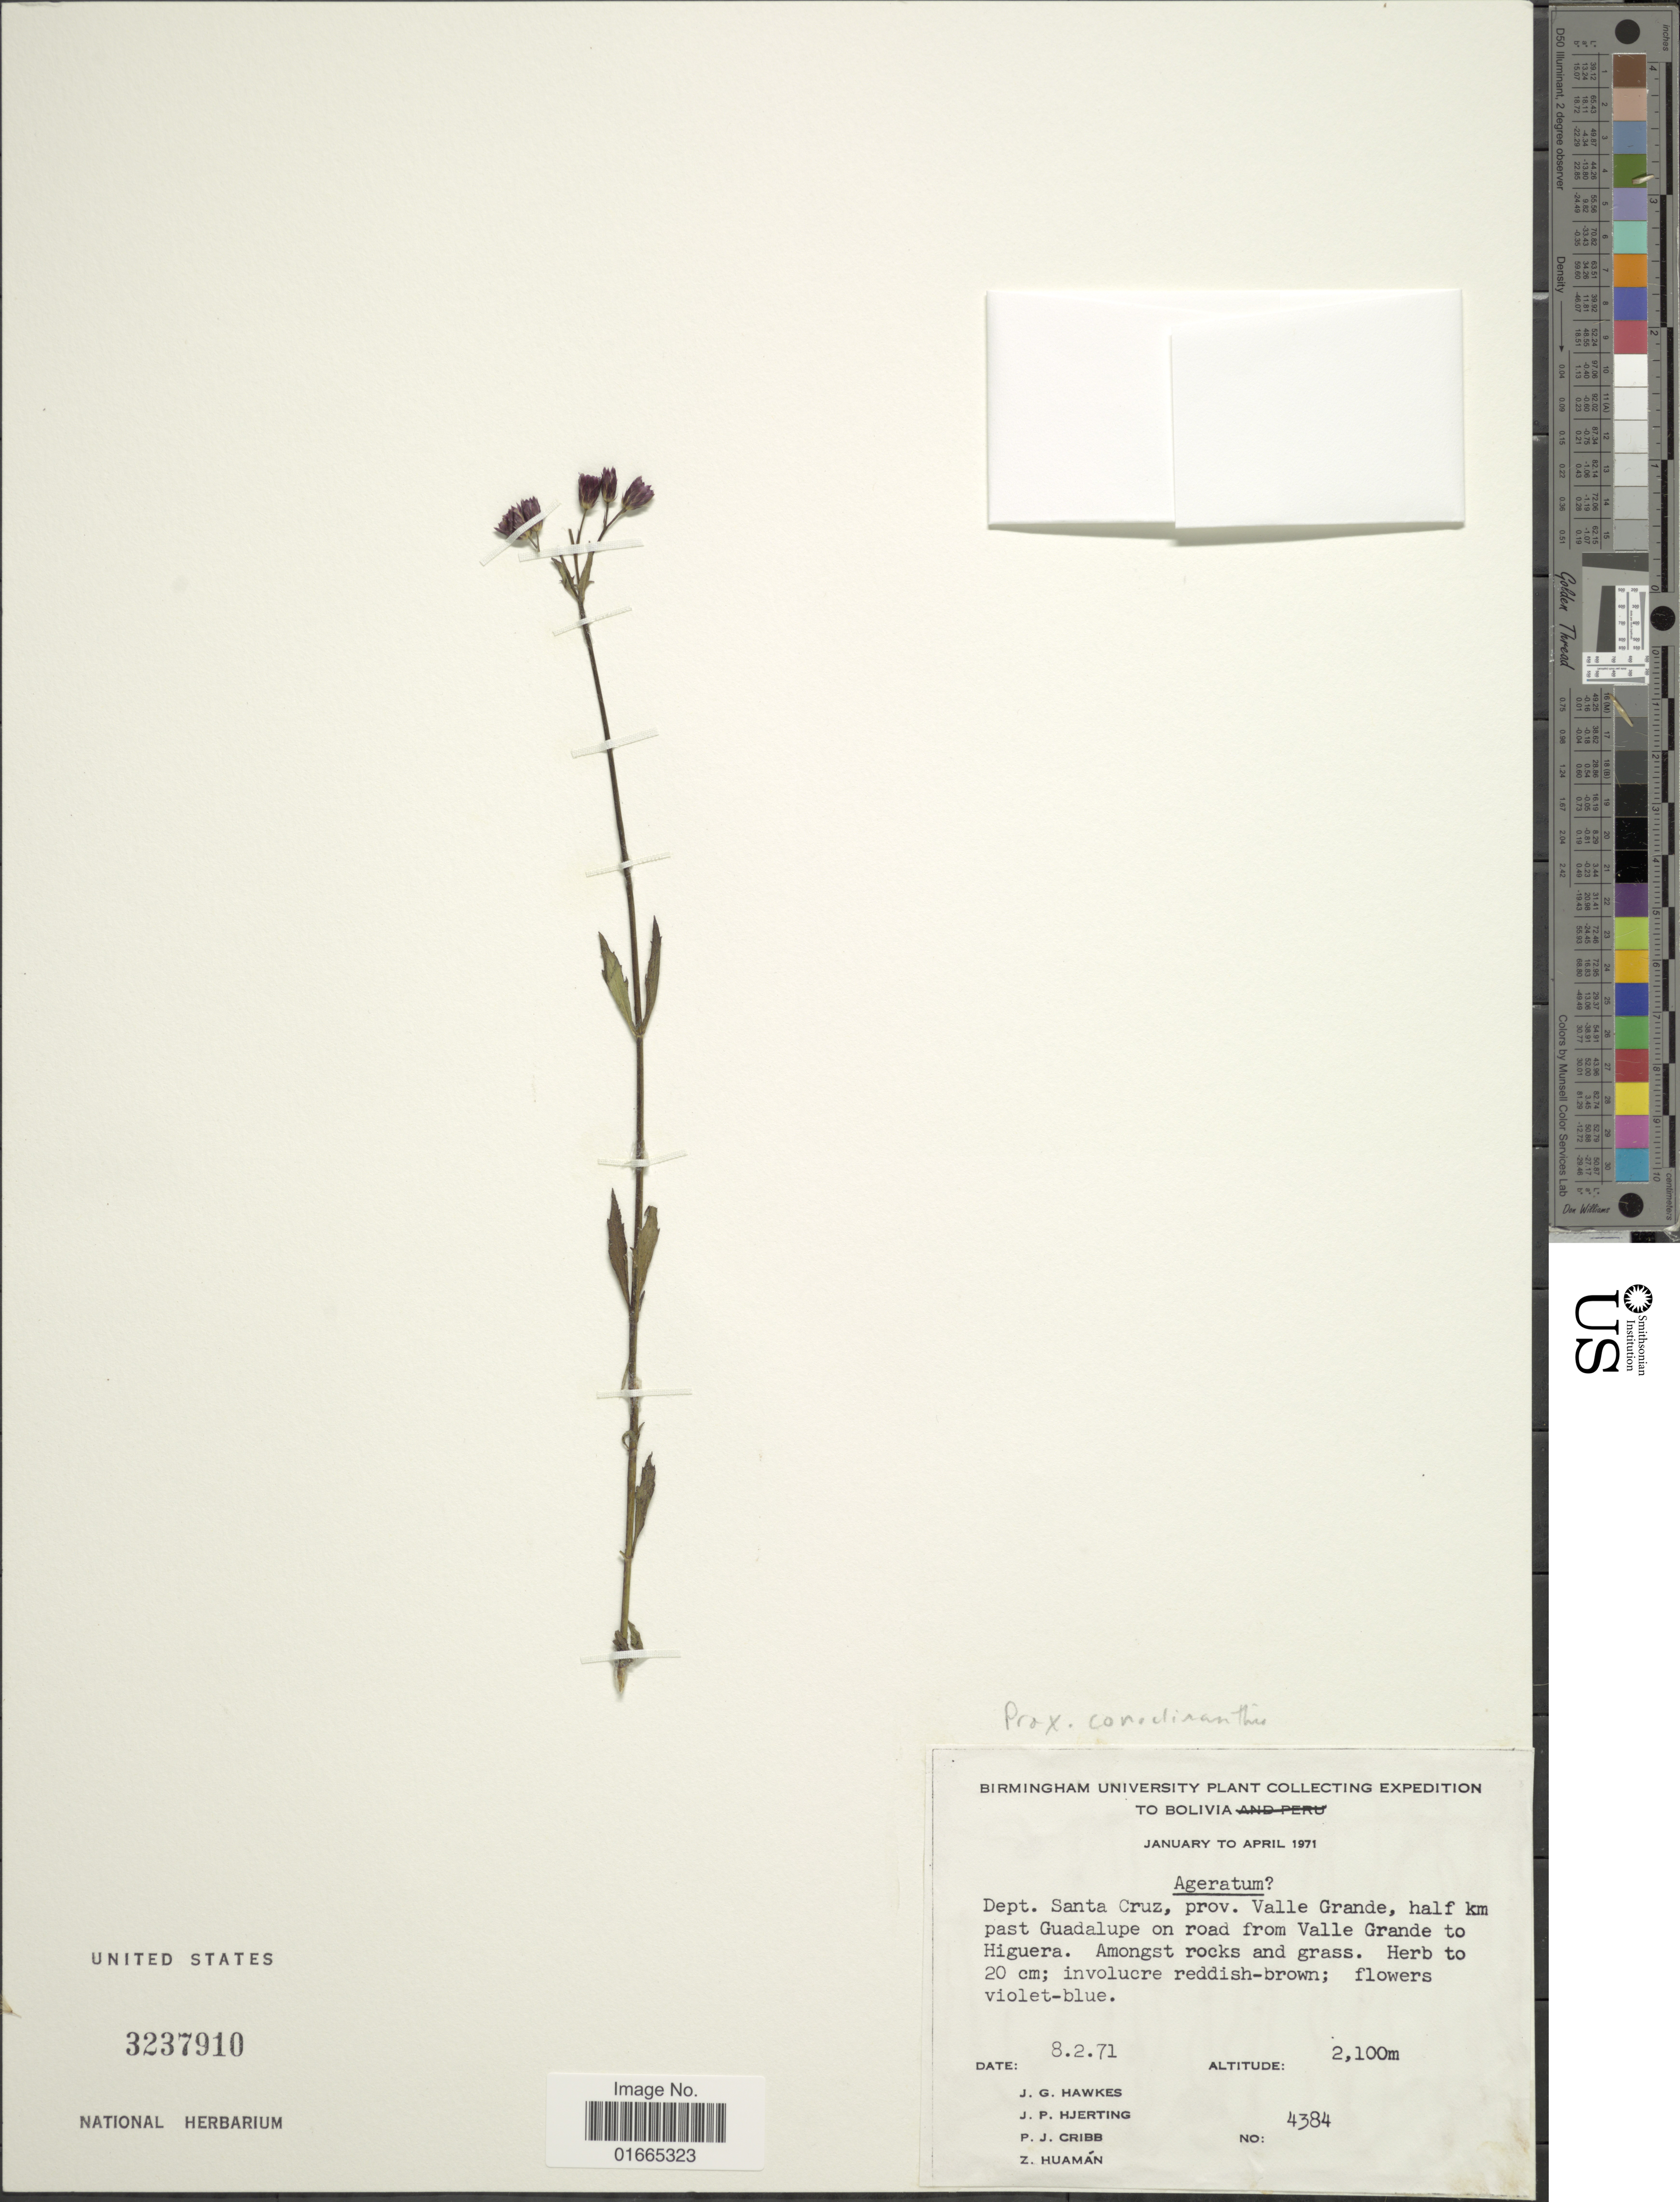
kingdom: Plantae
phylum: Tracheophyta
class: Magnoliopsida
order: Asterales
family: Asteraceae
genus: Praxelis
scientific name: Praxelis conoclinanthia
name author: (Hieron.) R.M. King & H. Rob.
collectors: J. Hawkes, J. P. Hjerting, P. Cribb & Z. Huamán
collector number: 4384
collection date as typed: Transcribed d/m/y: 8/2/71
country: Bolivia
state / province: Santa Cruz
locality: Dept. Santa Cruz, prov. Valle Grande, half km past Guadalupe on road from Valle Grande to Higuera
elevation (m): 2100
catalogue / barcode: US 3237910